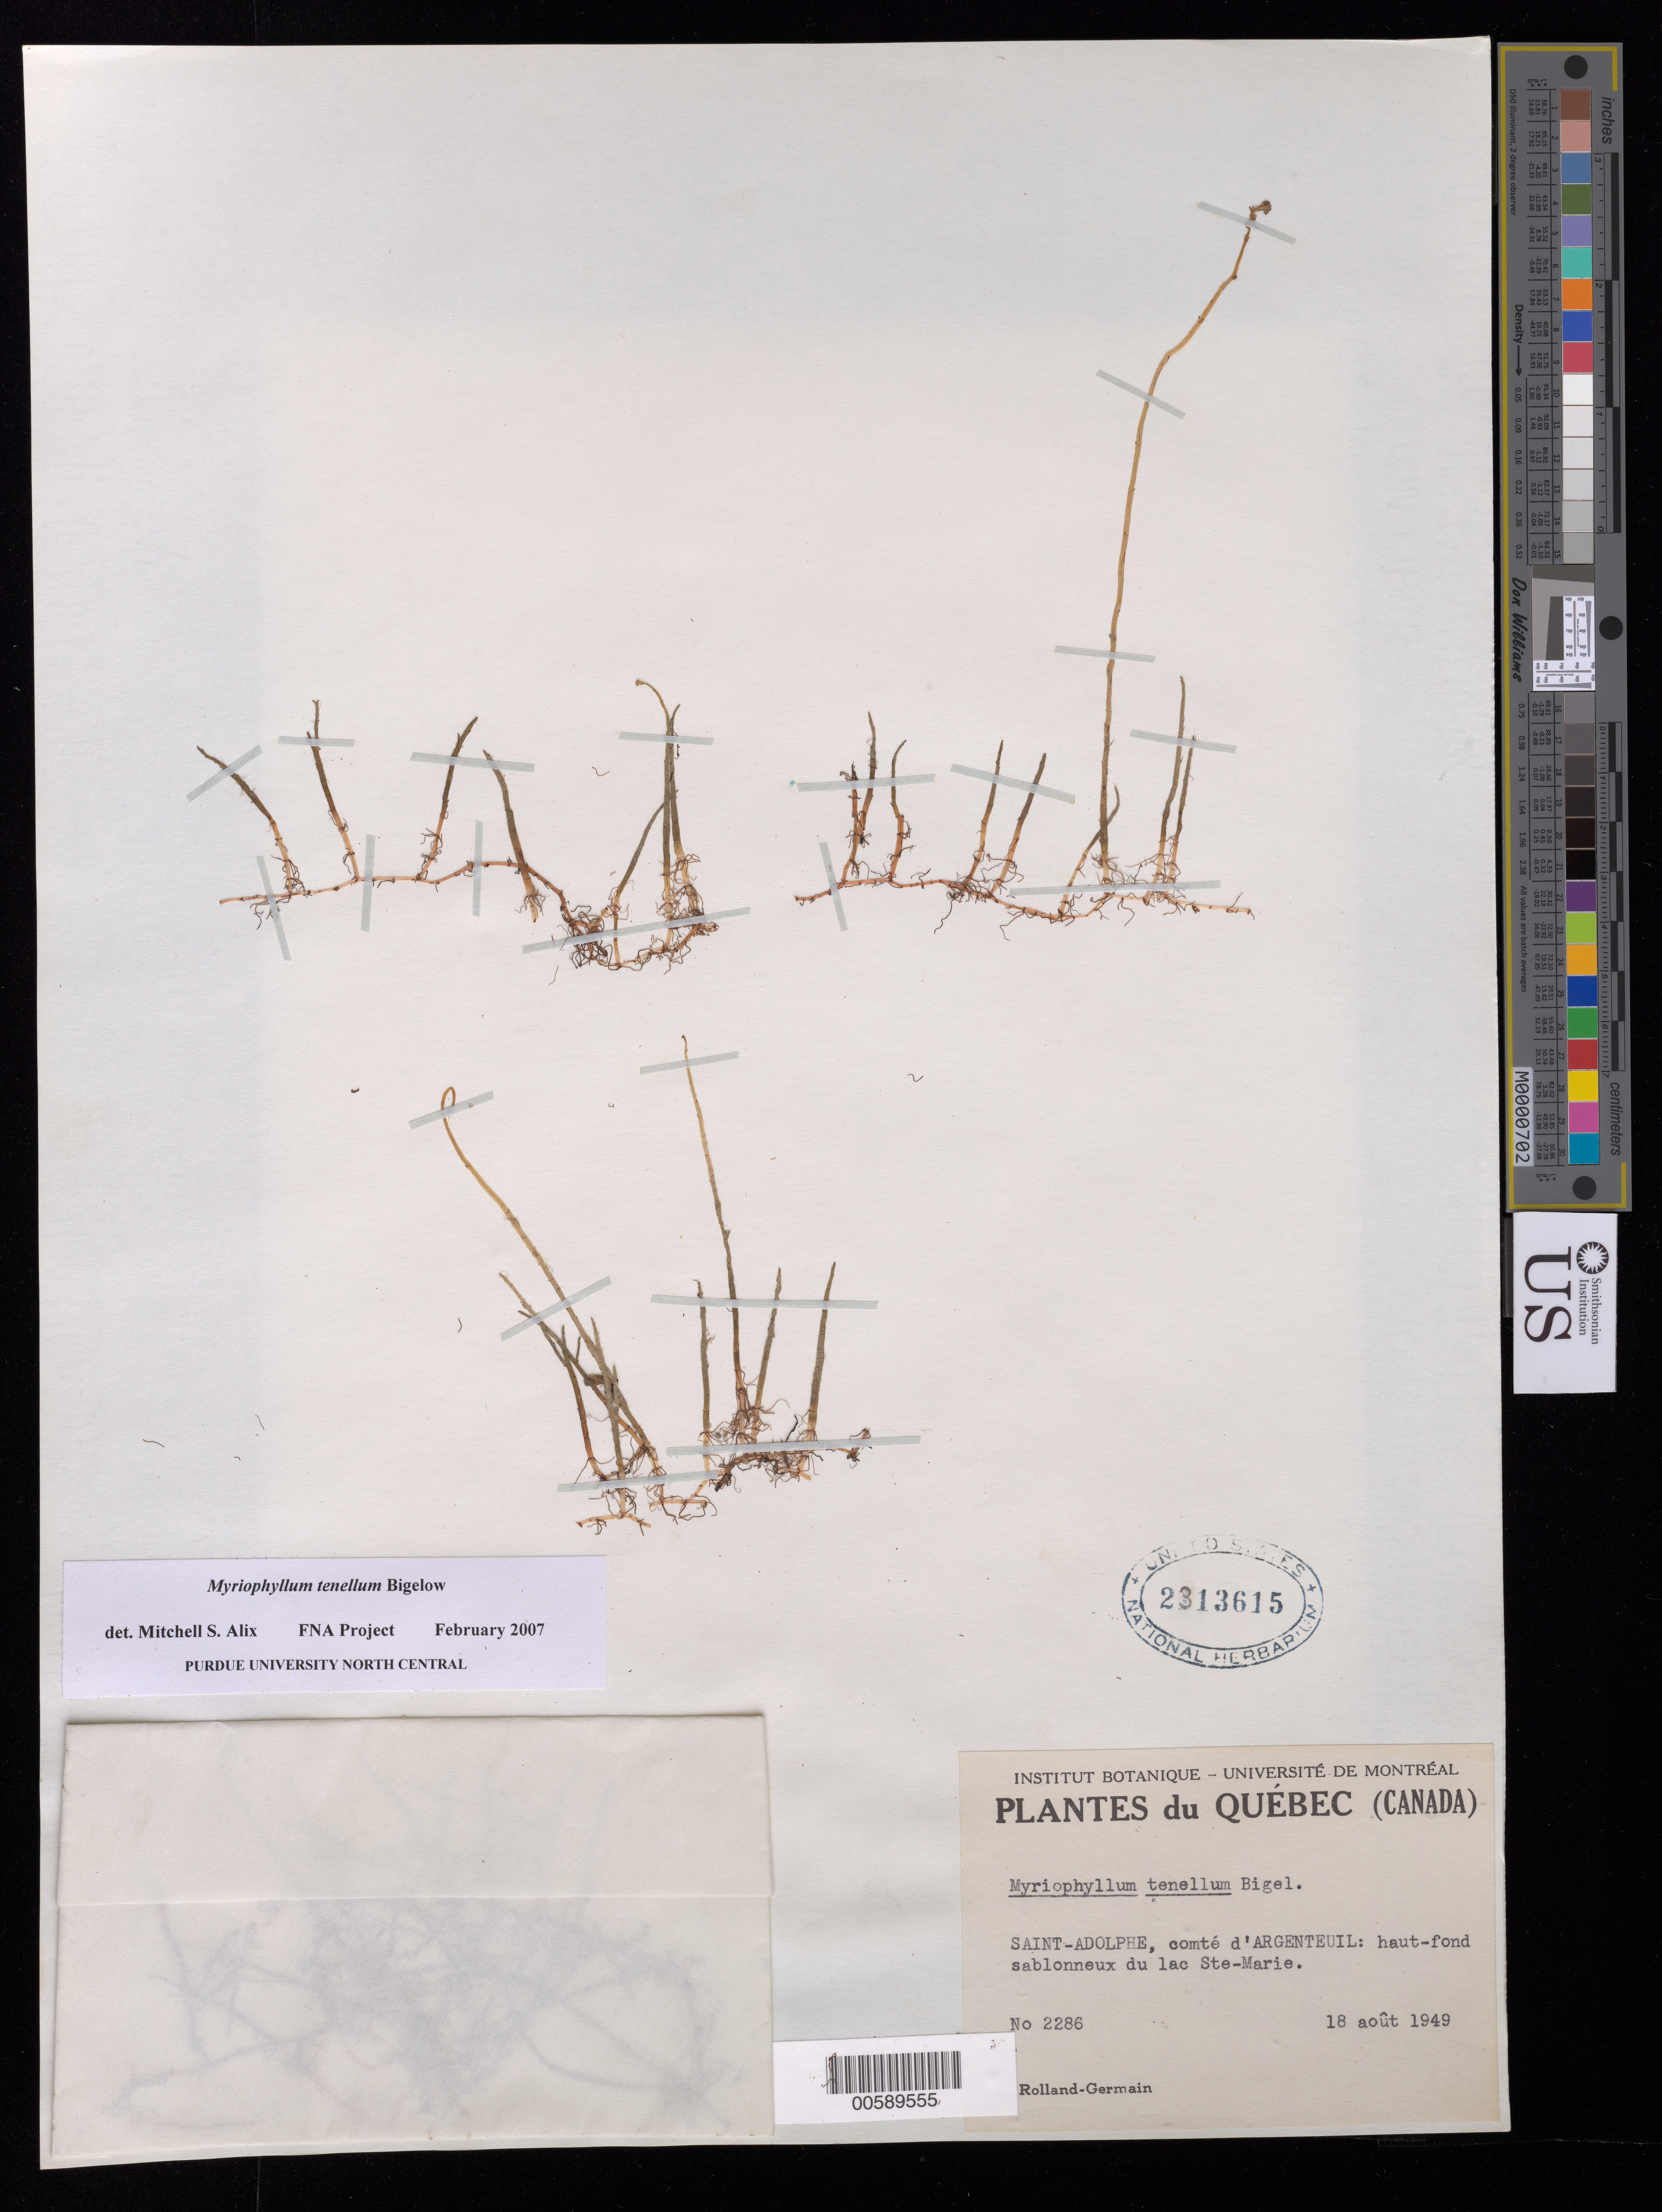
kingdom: Plantae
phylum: Tracheophyta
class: Magnoliopsida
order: Saxifragales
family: Haloragaceae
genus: Myriophyllum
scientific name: Myriophyllum tenellum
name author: Bigelow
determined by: Alix, M. S.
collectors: Rolland-Germain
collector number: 2286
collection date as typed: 18 Aug 1949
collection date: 1949-08-18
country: Canada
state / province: Quebec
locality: Saint Adolphe, Argenteuil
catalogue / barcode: US 2313615